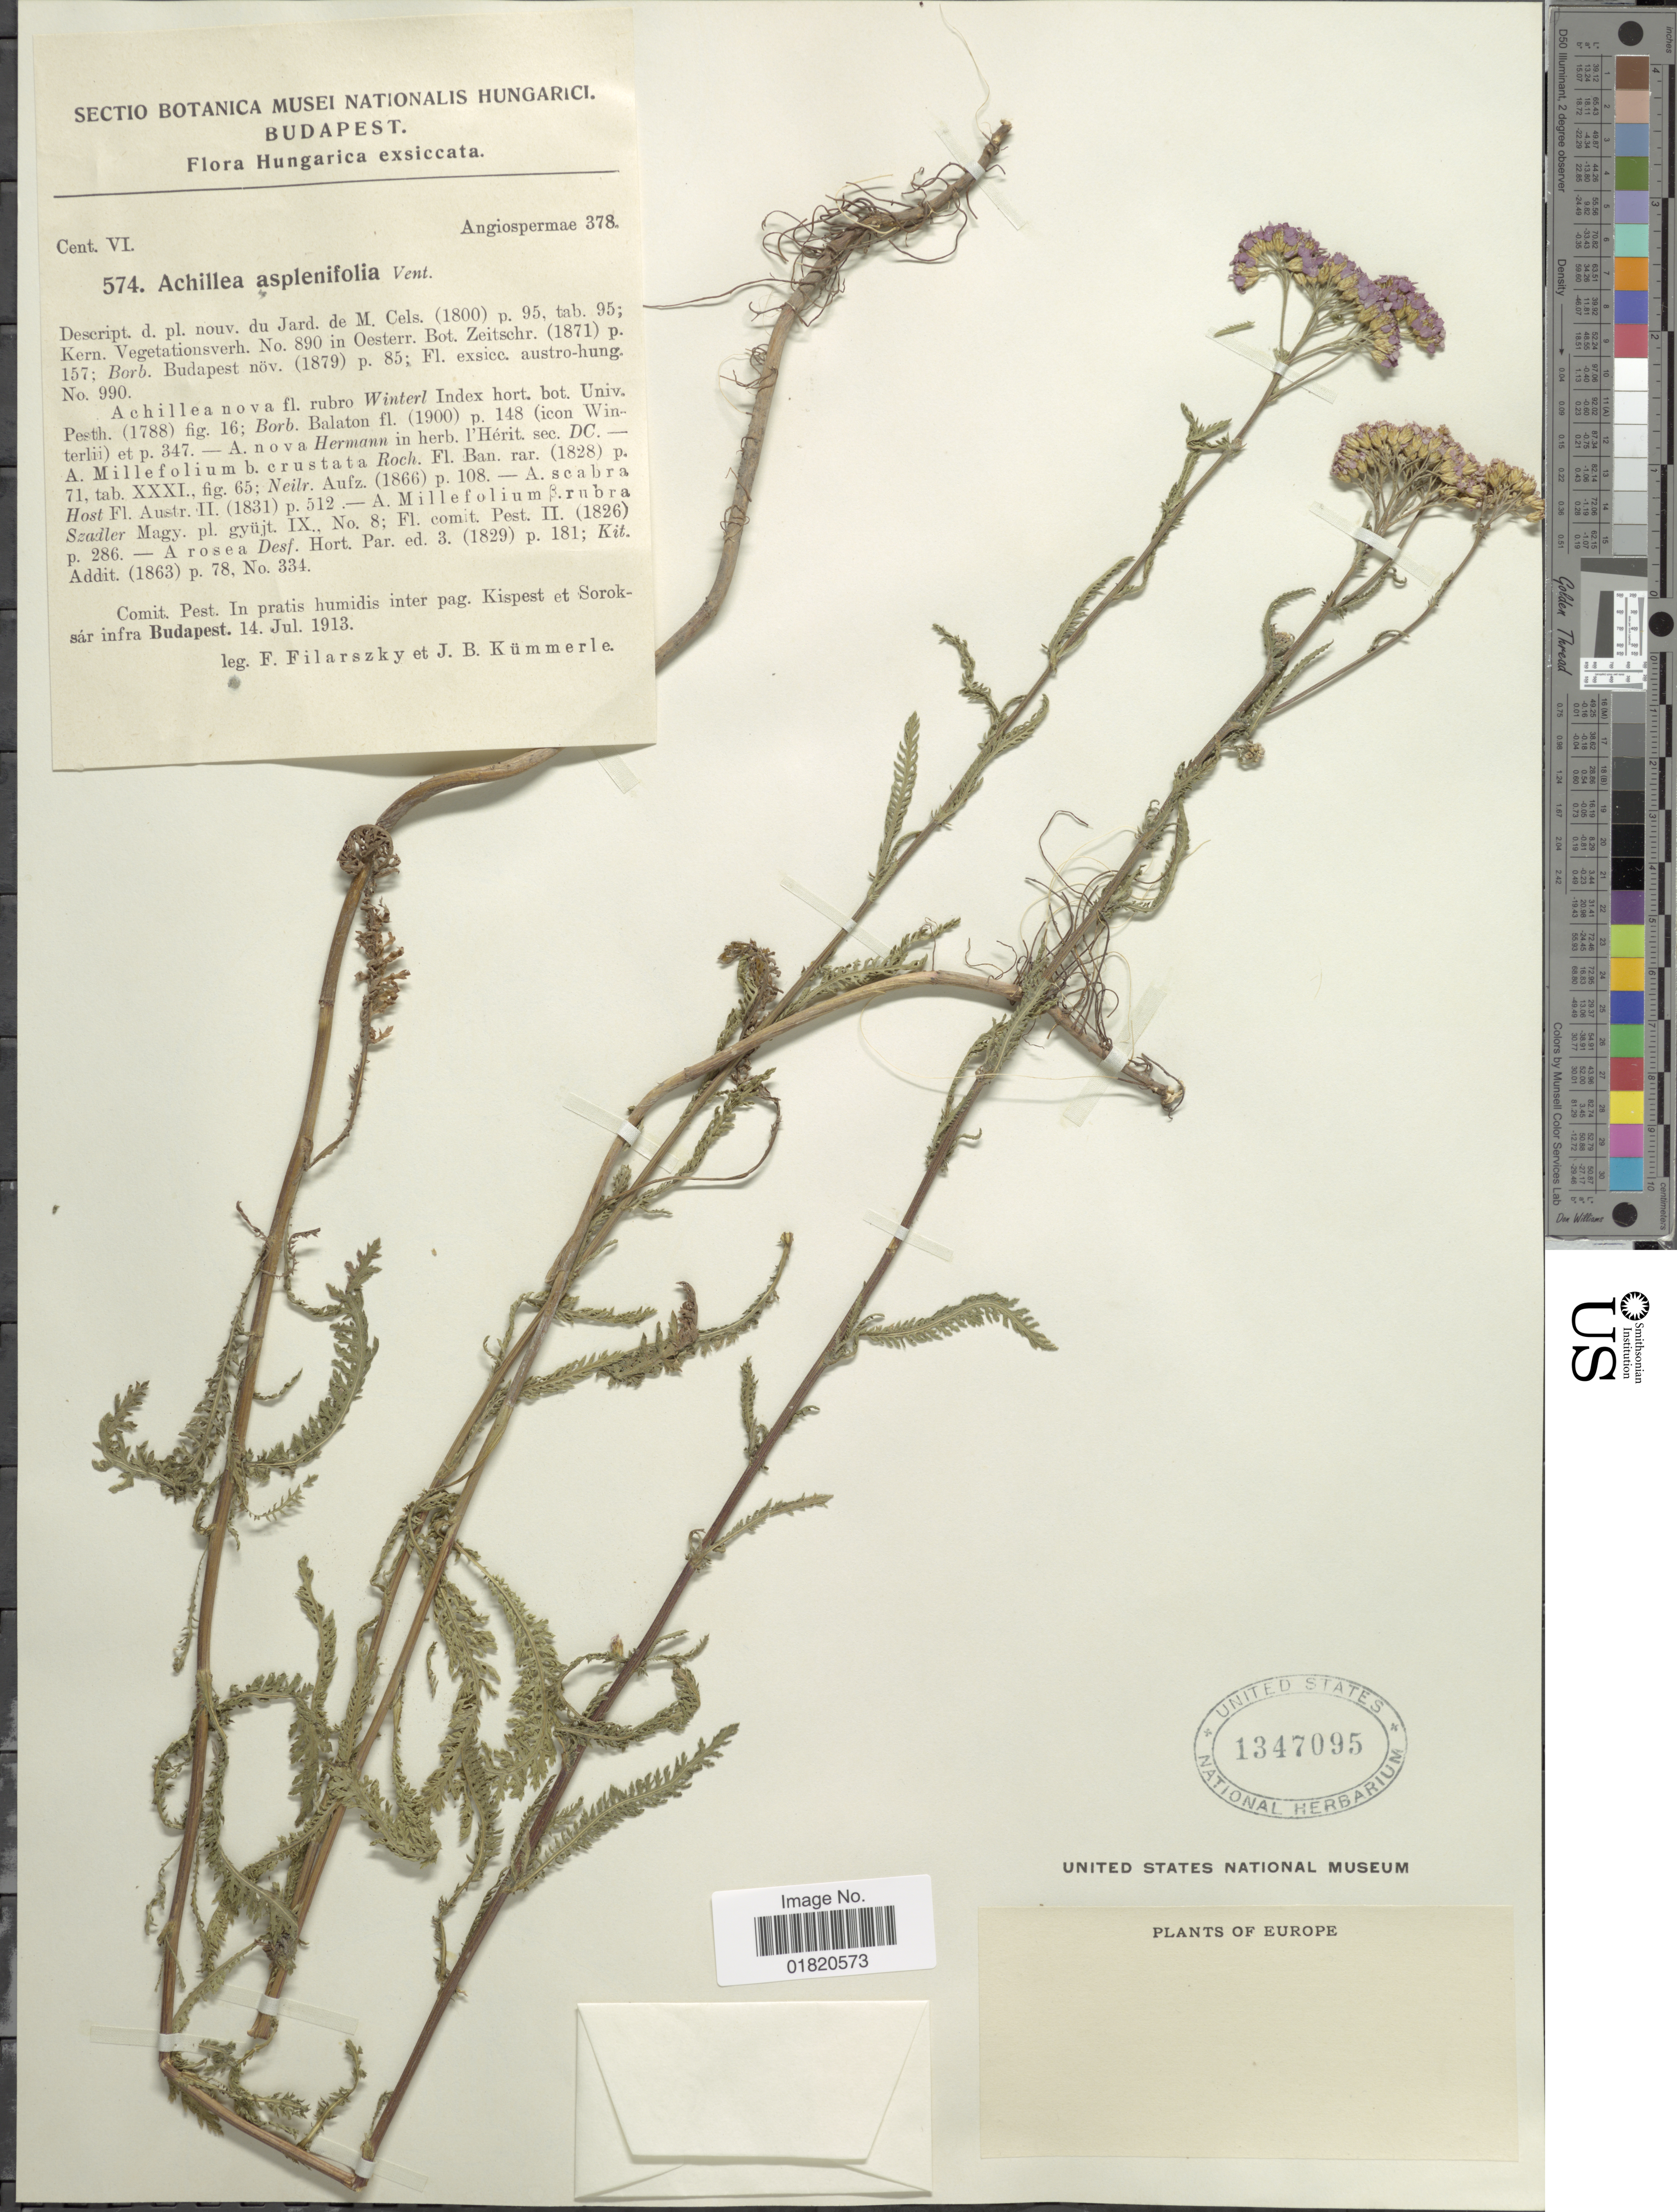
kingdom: Plantae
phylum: Tracheophyta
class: Magnoliopsida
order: Asterales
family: Asteraceae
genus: Achillea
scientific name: Achillea aspleniifolia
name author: Vent.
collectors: F. Filarszky & J. Kummerle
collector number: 574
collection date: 1913-07-14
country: Hungary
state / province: Budapest, Capital District of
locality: Comit Pest. In pratis humidis inter pag. Kispest et Soroksár infra Budapest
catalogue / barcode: US 1347095